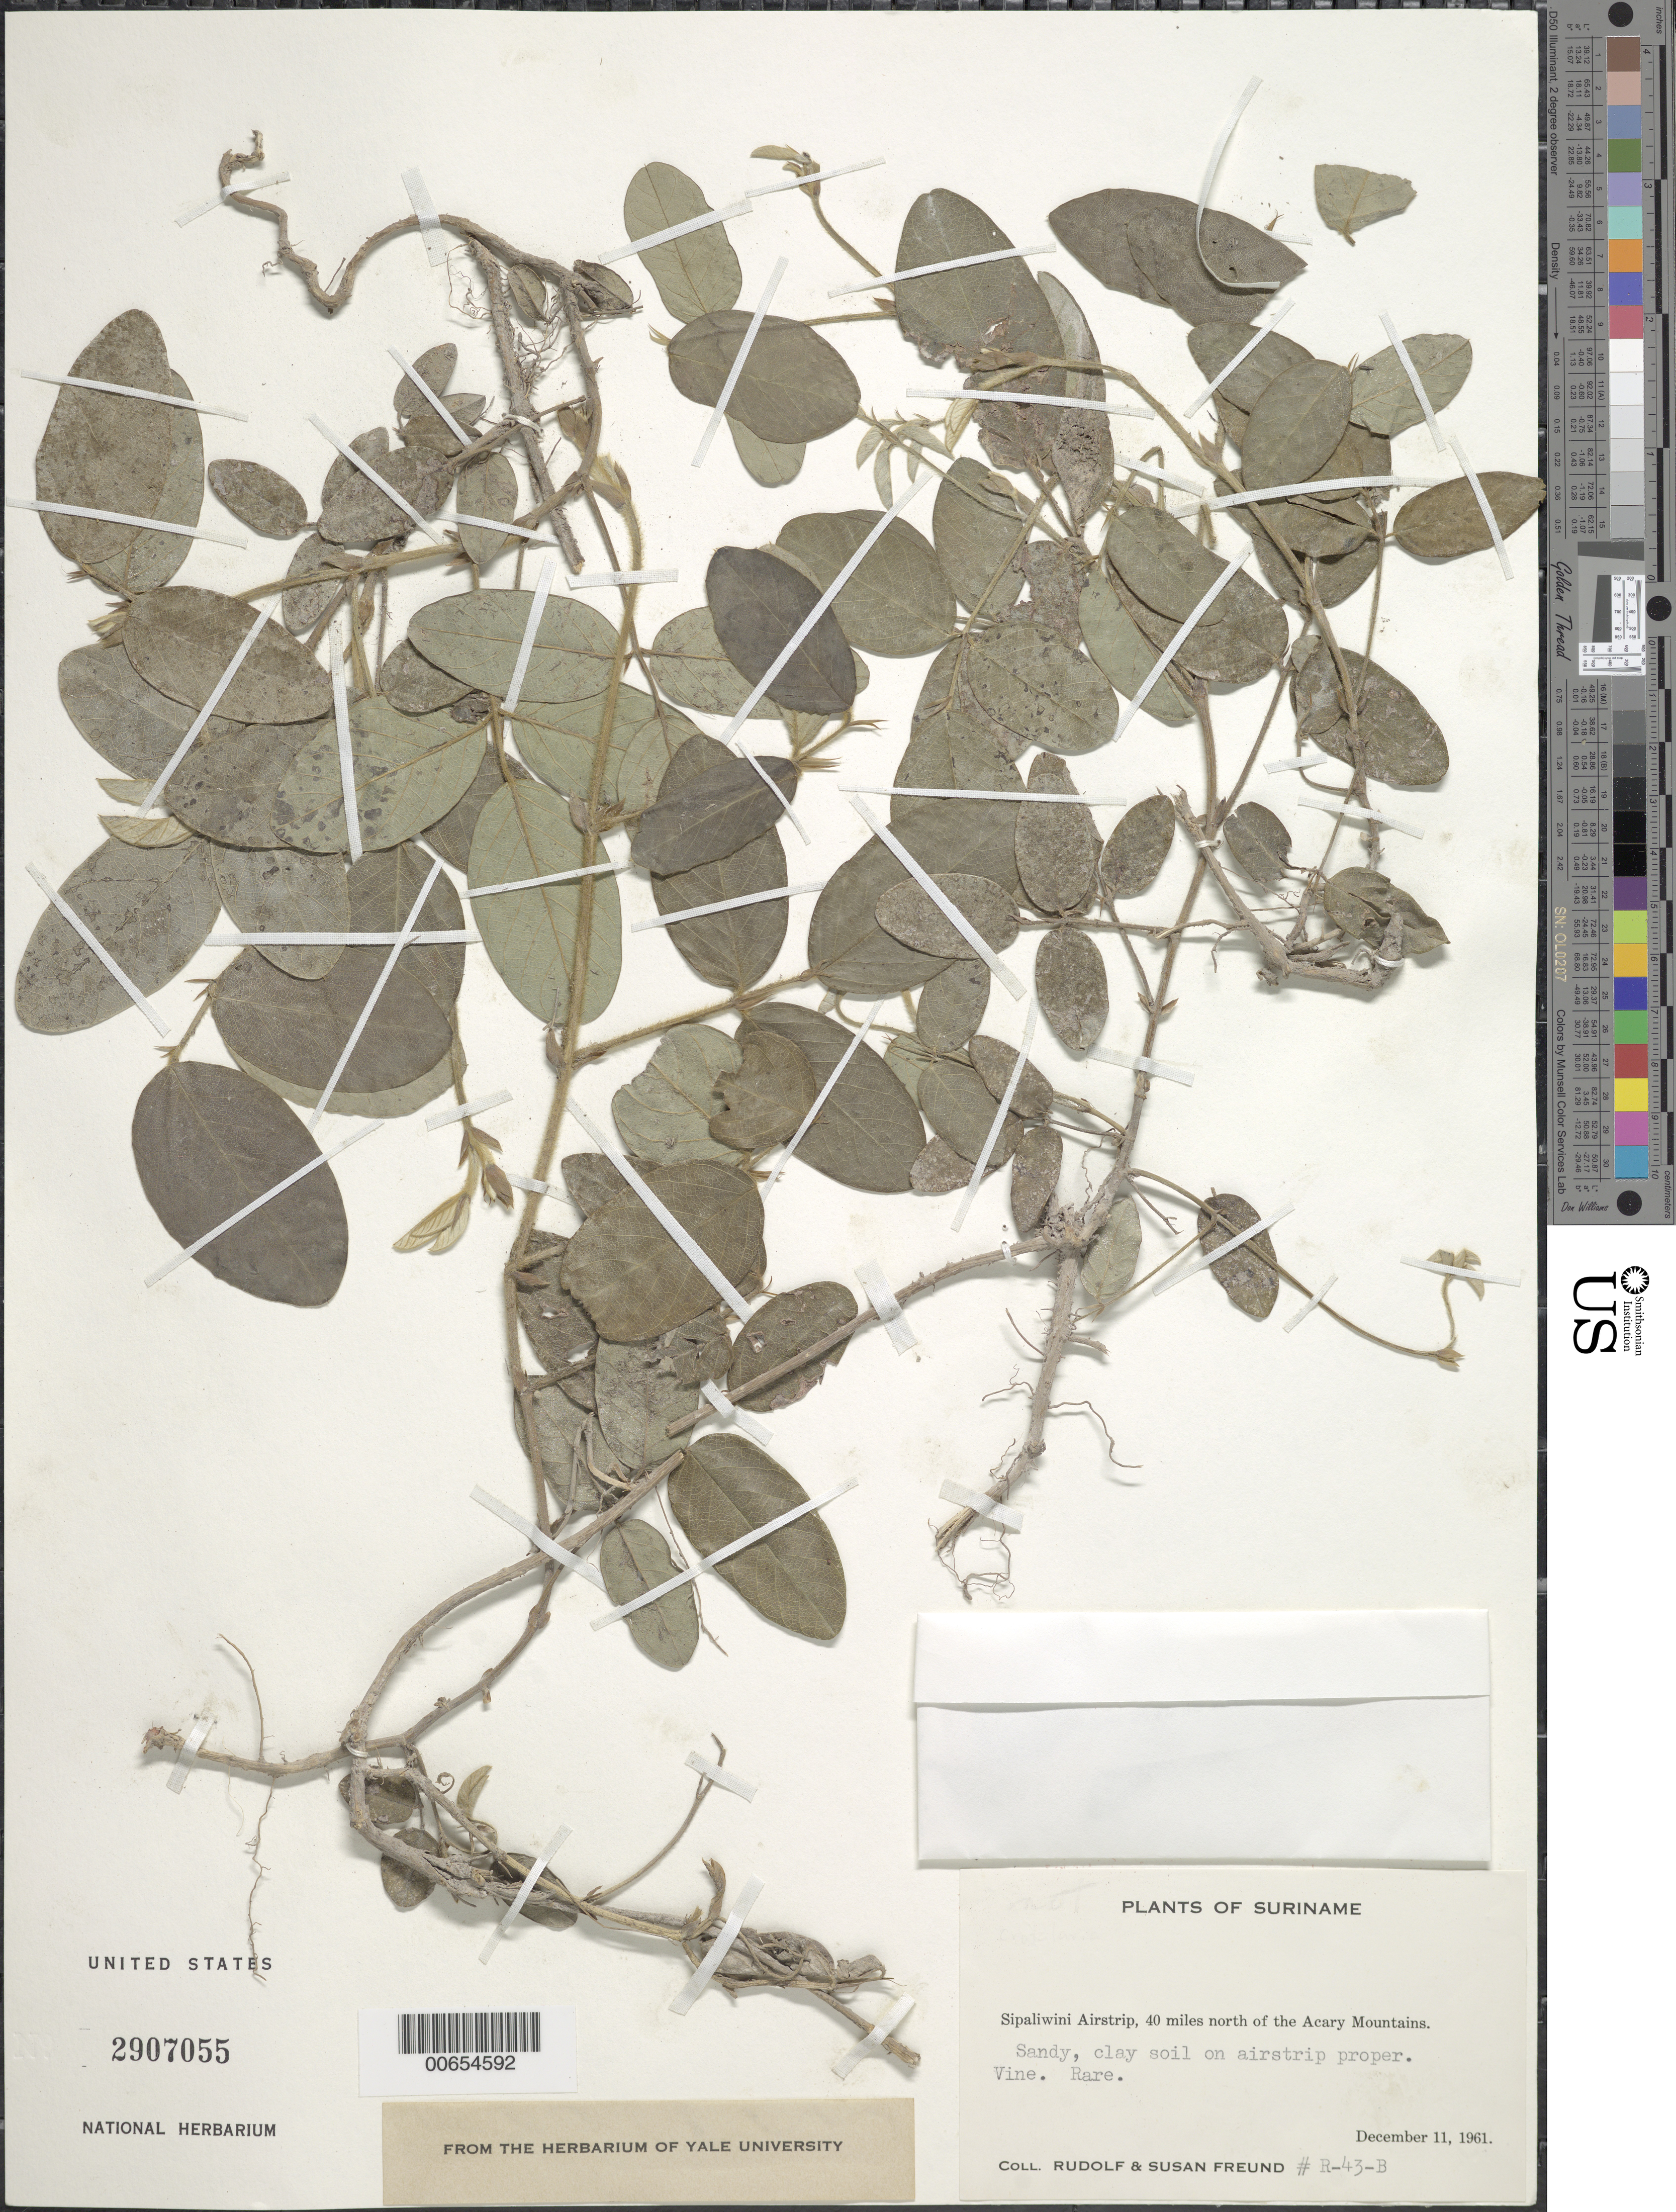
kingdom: Plantae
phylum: Tracheophyta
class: Magnoliopsida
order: Fabales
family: Fabaceae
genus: Grona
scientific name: Grona barbata var. barbata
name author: (L.) H. Ohashi & K. Ohashi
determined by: Strong, Mark T., (BOT), Smithsonian Institution - National Museum of Natural History (UNITED STATES)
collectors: R. Freund & S. Freund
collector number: R 43 B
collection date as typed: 11-Dec-61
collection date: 1961-12-11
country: Suriname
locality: Sipaliwini Airstrip, 40 mi N of Acary Mountains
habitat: Sandy clay soil at edge of airstrip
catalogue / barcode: US 2907055